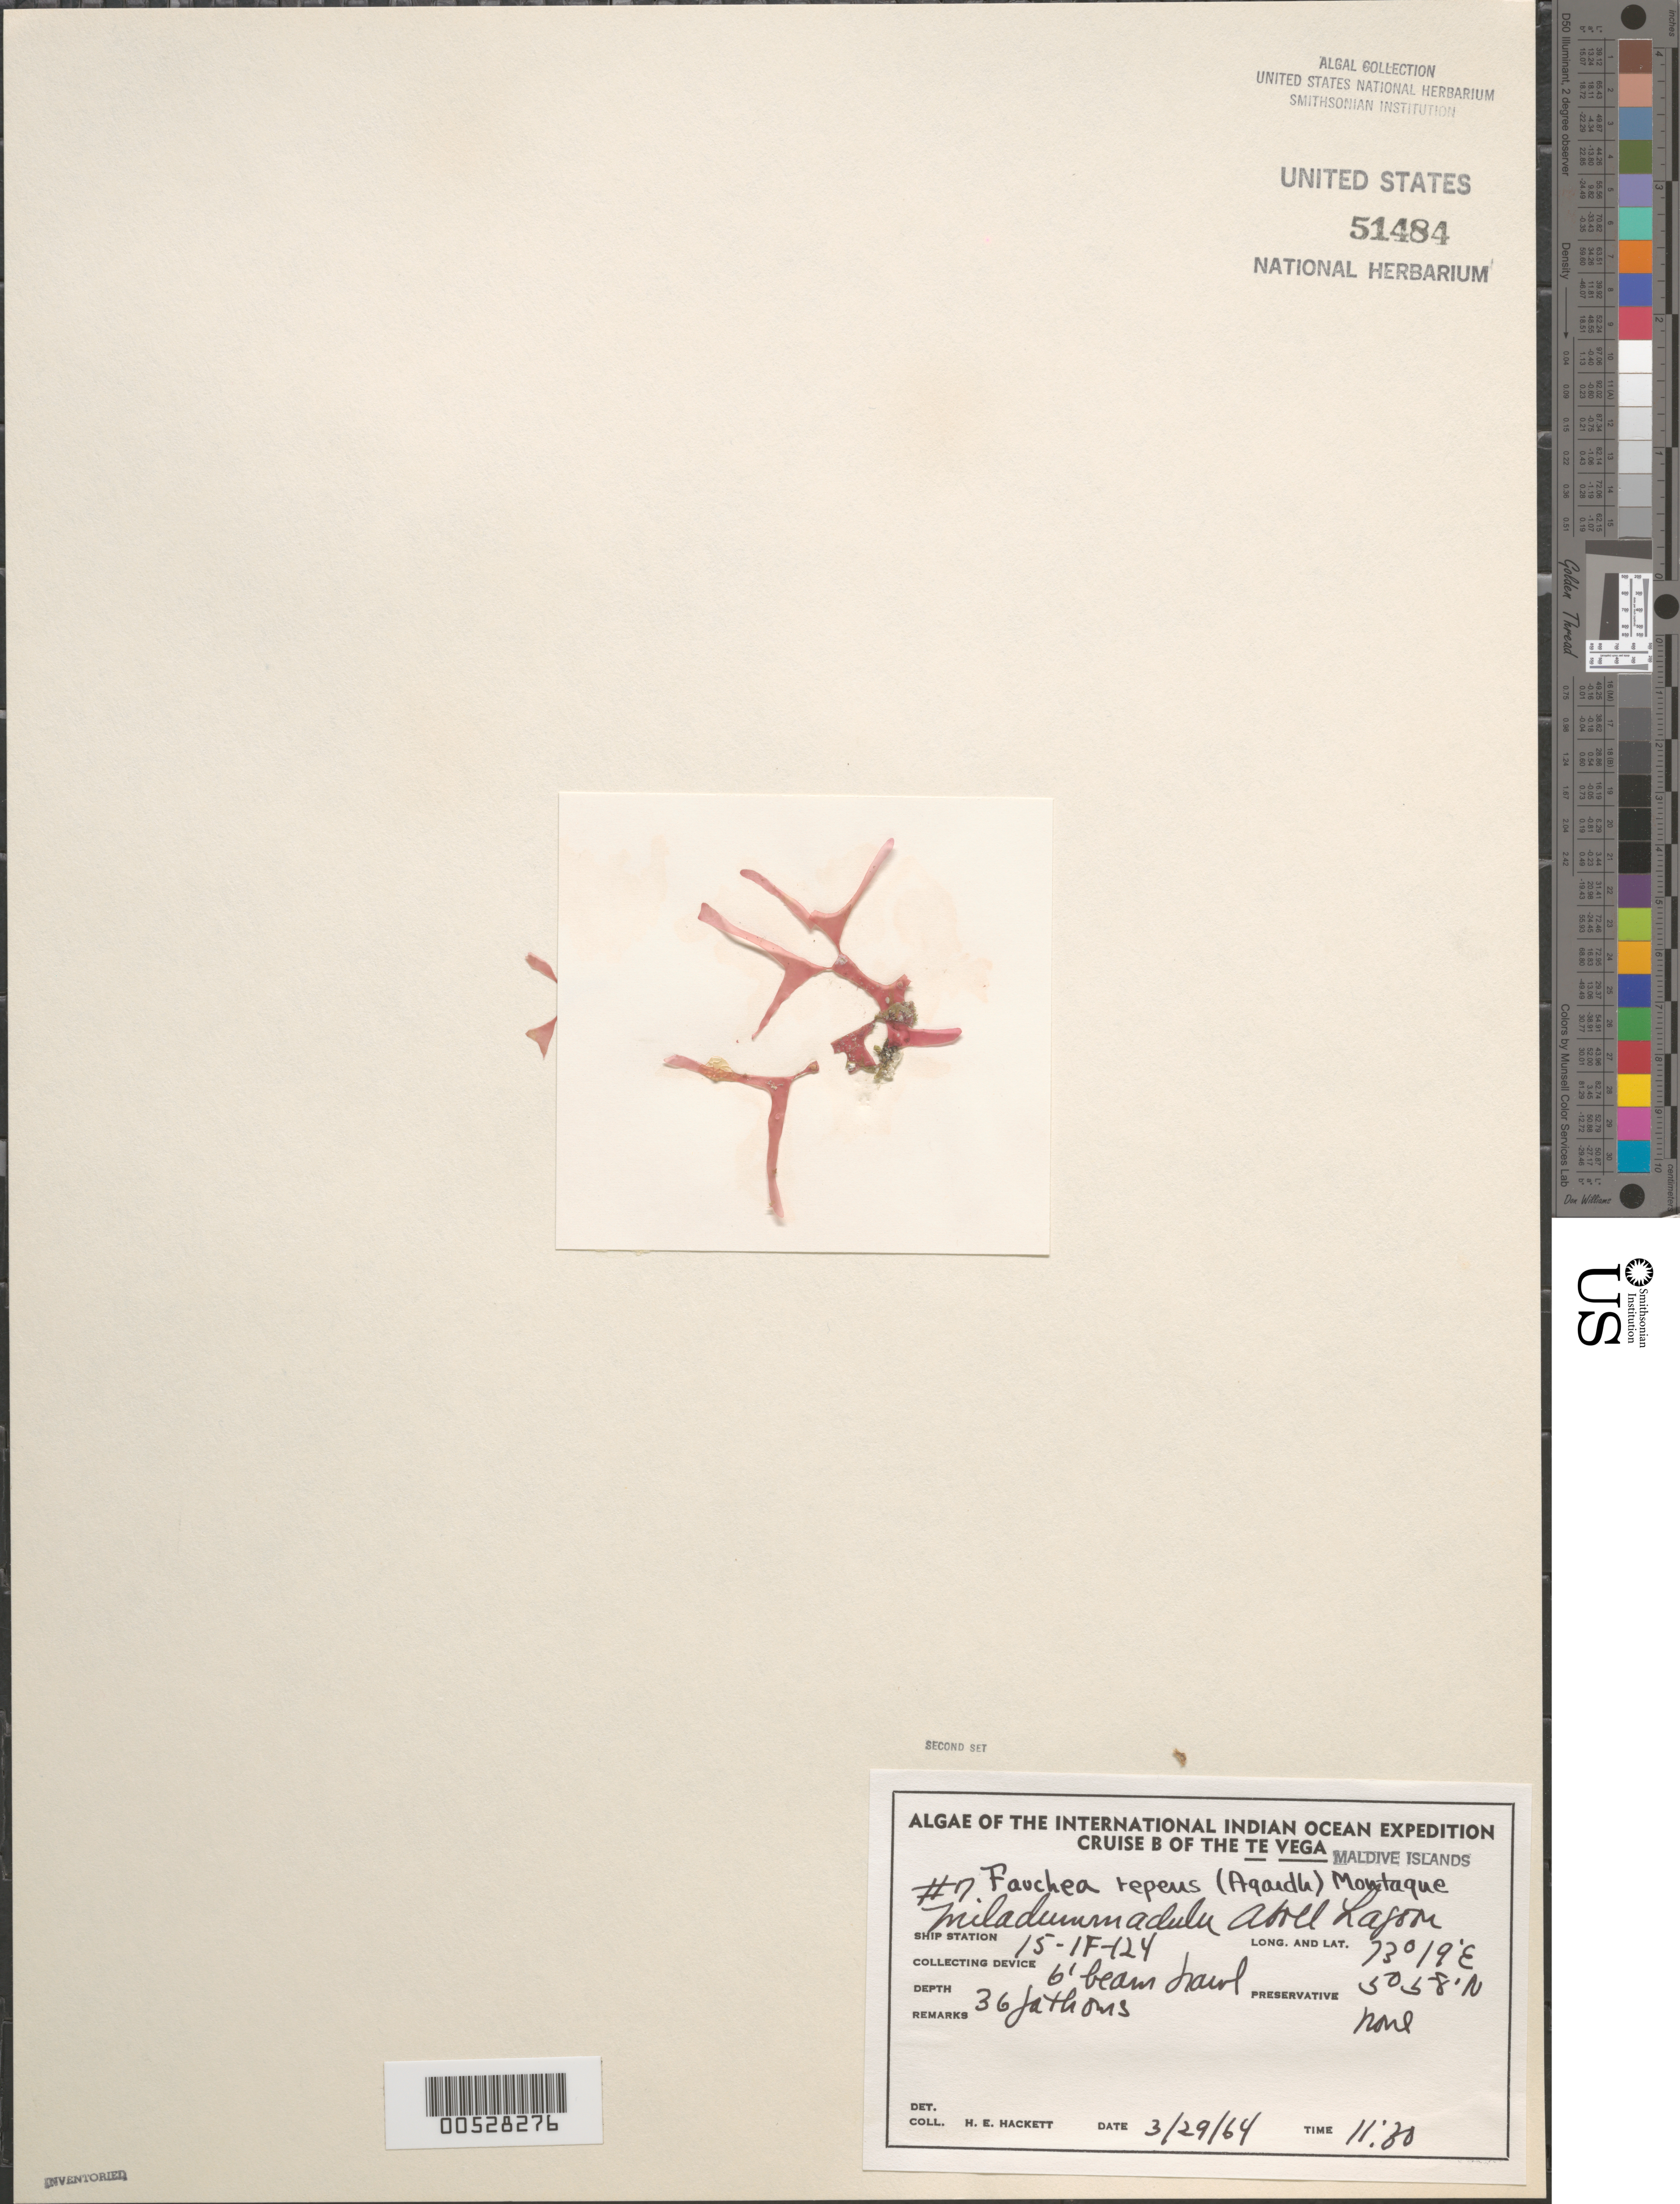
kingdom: Plantae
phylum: Rhodophyta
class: Florideophyceae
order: Rhodymeniales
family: Faucheaceae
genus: Gloiocladia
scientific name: Gloiocladia repens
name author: (C. Agardh) N. Sánchez & Rodríguez-Prieto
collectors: H. E. Hackett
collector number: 7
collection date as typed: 29 Mar 1964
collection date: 1964-03-29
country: Maldive Islands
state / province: Noonu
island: Miladummadulu Atoll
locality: Lagoon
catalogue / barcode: US 51484